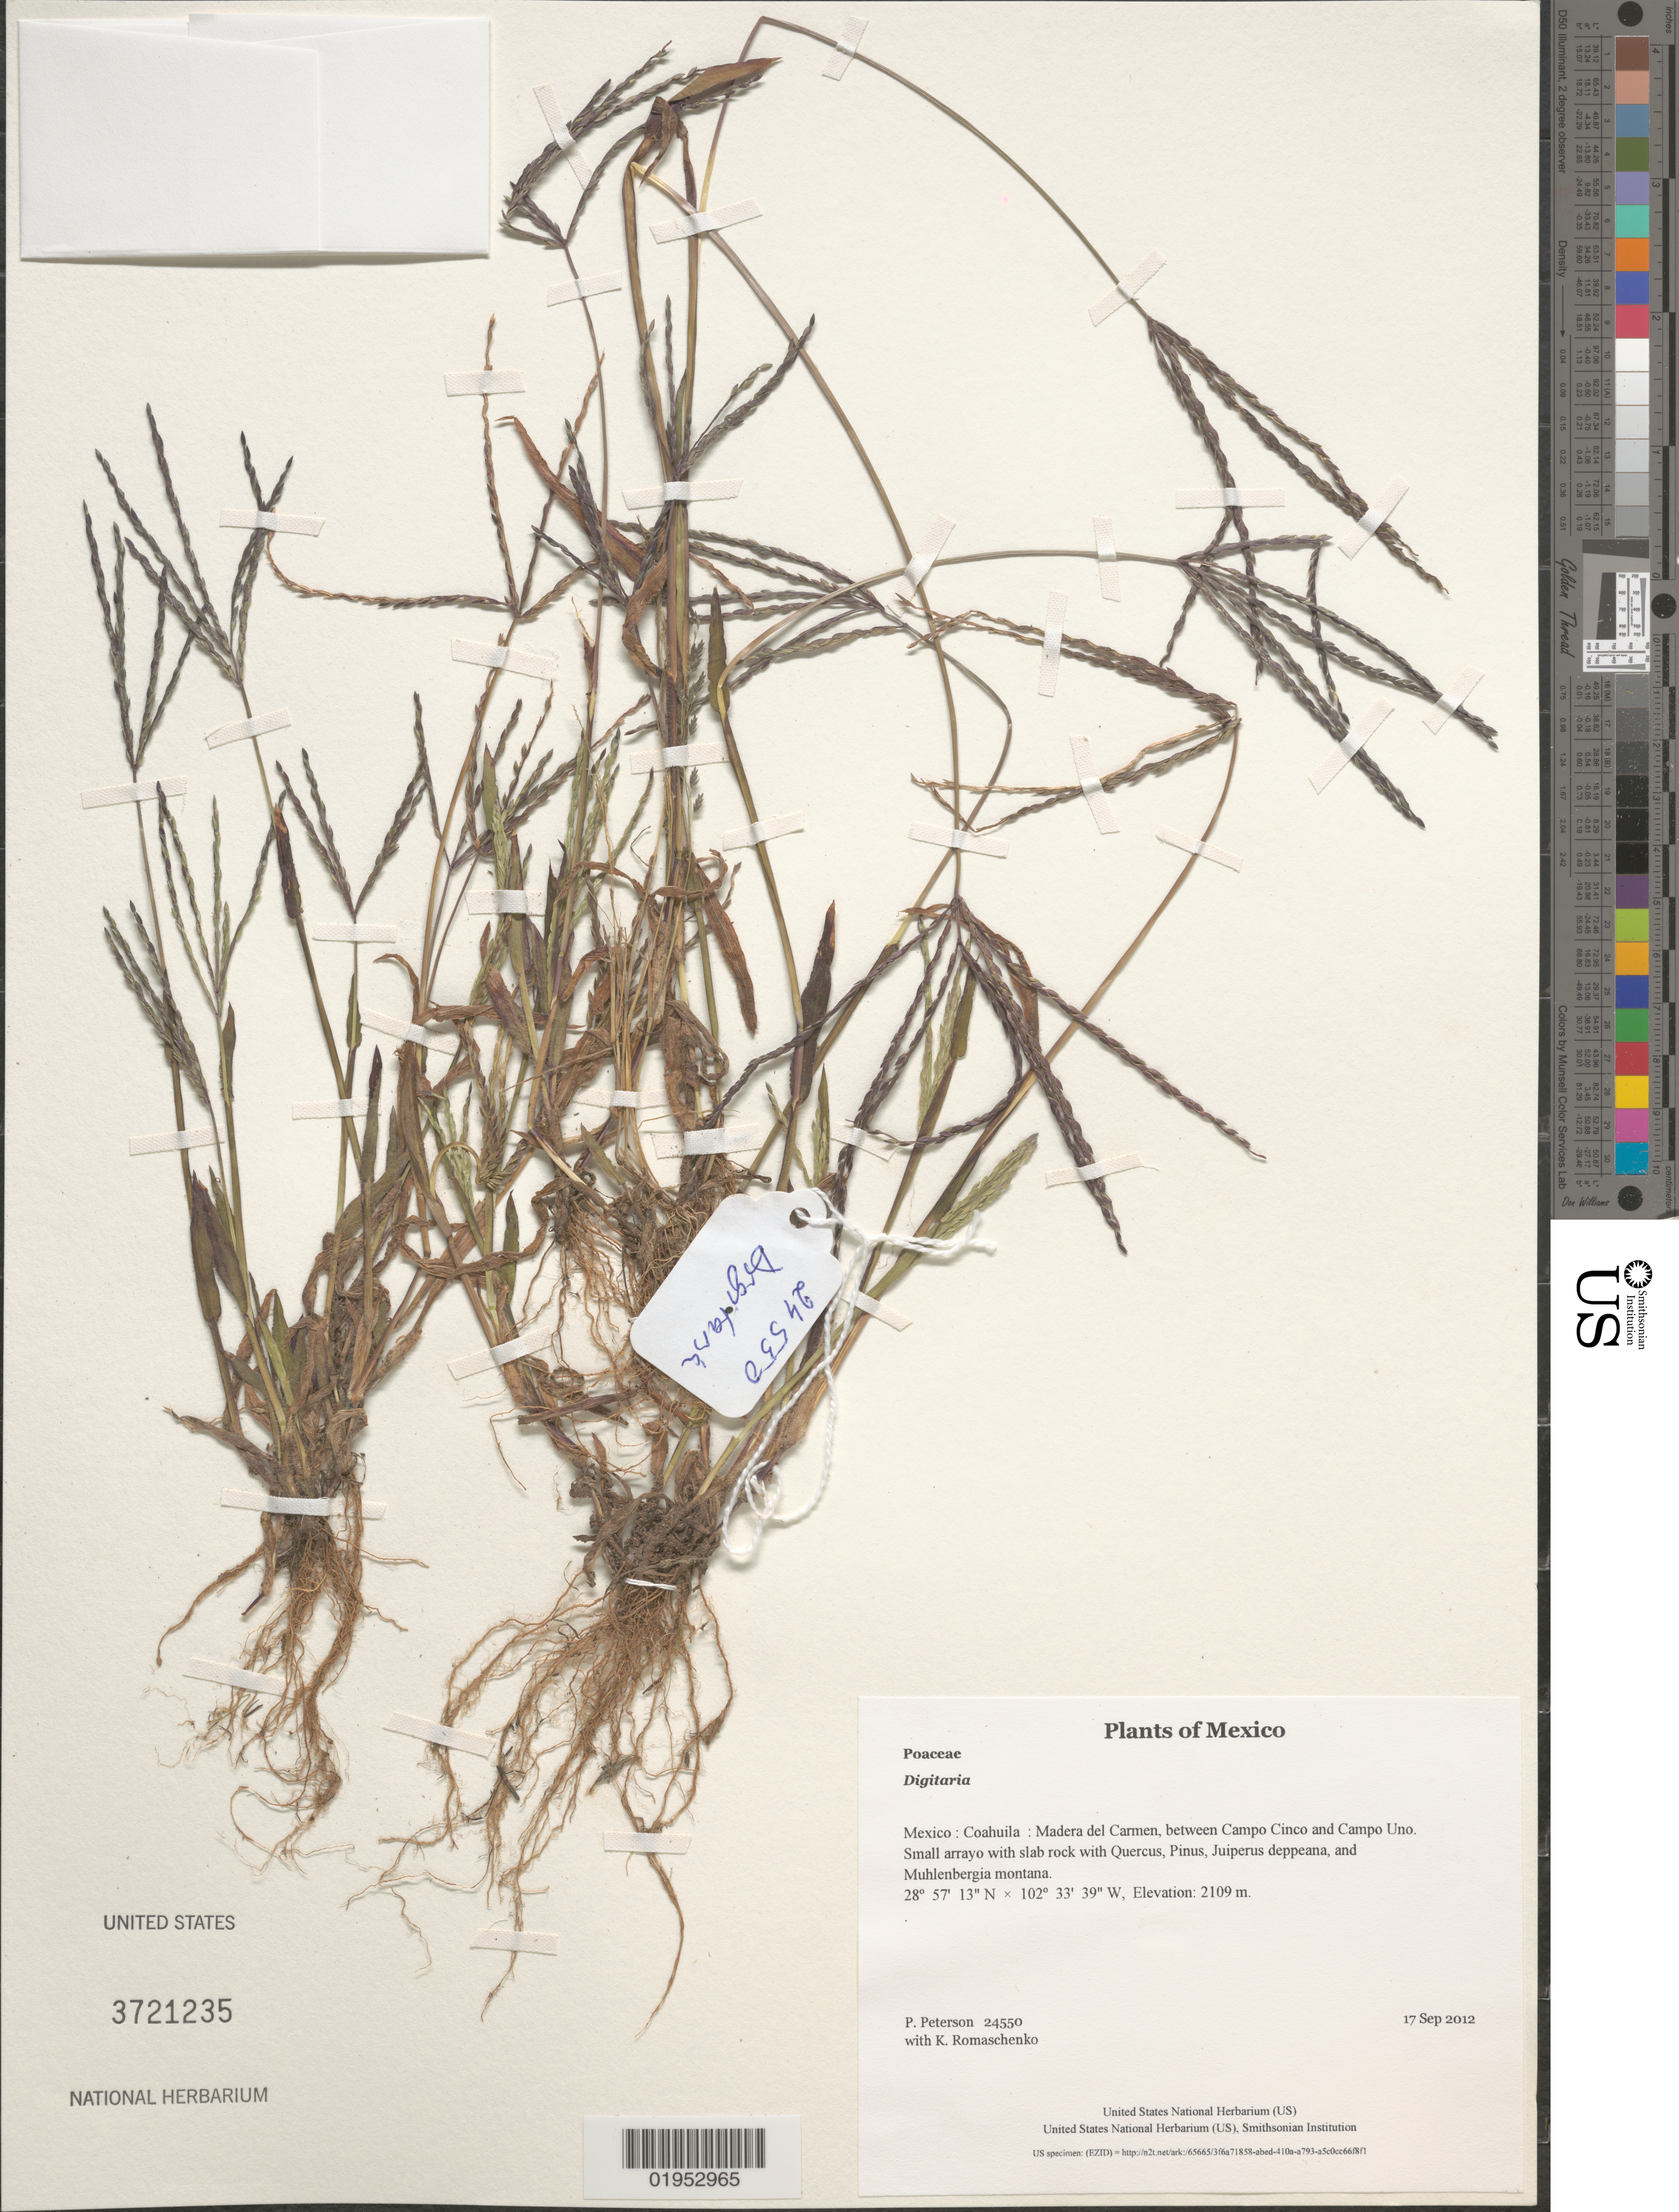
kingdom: Plantae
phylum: Tracheophyta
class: Liliopsida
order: Poales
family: Poaceae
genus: Digitaria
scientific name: Digitaria sp.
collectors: P. M. Peterson & K. Romaschenko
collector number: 24550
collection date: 2012-09-17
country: Mexico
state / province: Coahuila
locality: Madera del Carmen, between Campo Cinco and Campo Uno.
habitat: Small arrayo with slab rock with Quercus, Pinus, Juiperus deppeana, and Muhlenbergia montana.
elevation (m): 2109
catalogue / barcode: US 3721235